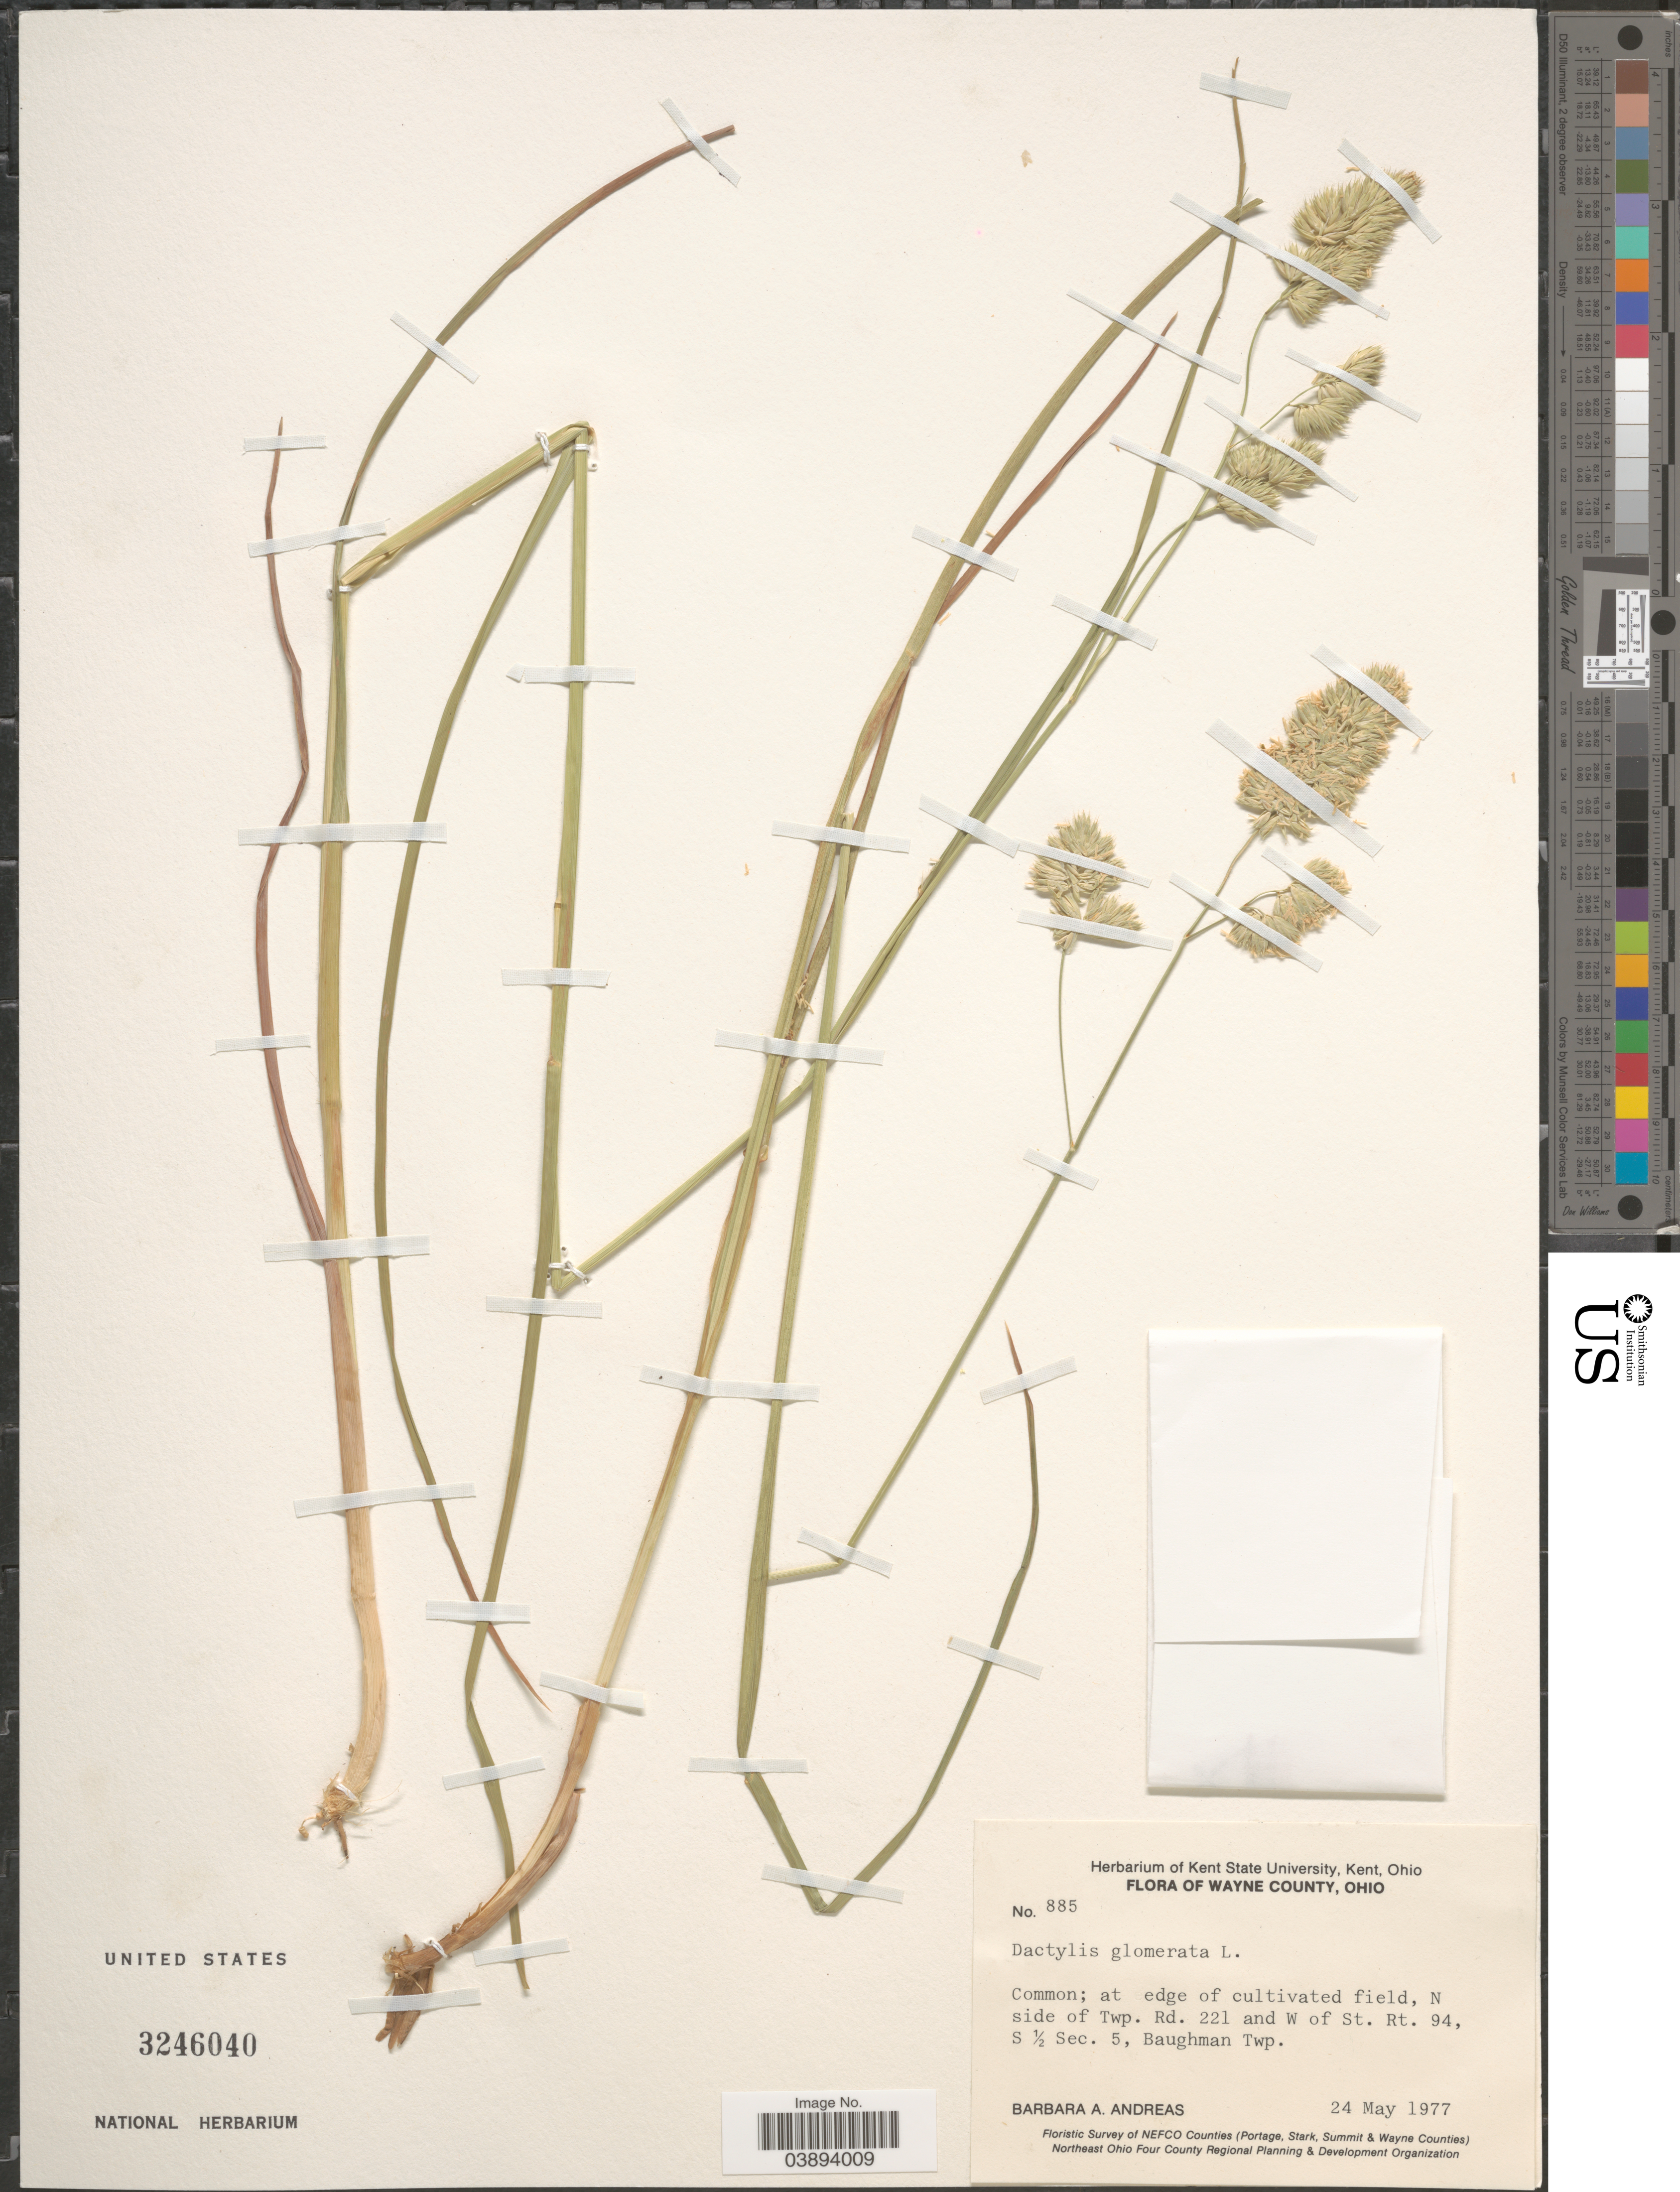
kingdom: Plantae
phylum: Tracheophyta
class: Liliopsida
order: Poales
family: Poaceae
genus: Dactylis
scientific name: Dactylis glomerata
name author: L.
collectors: B. A. Andreas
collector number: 885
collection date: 1977-05-24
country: United States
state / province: Ohio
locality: Wayne County. At edge of cultivated field, N side of Twp. Rd. 221 and W of St. Rt. 94, S ½ Sec. 5, Baughman Twp.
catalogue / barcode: US 3246040